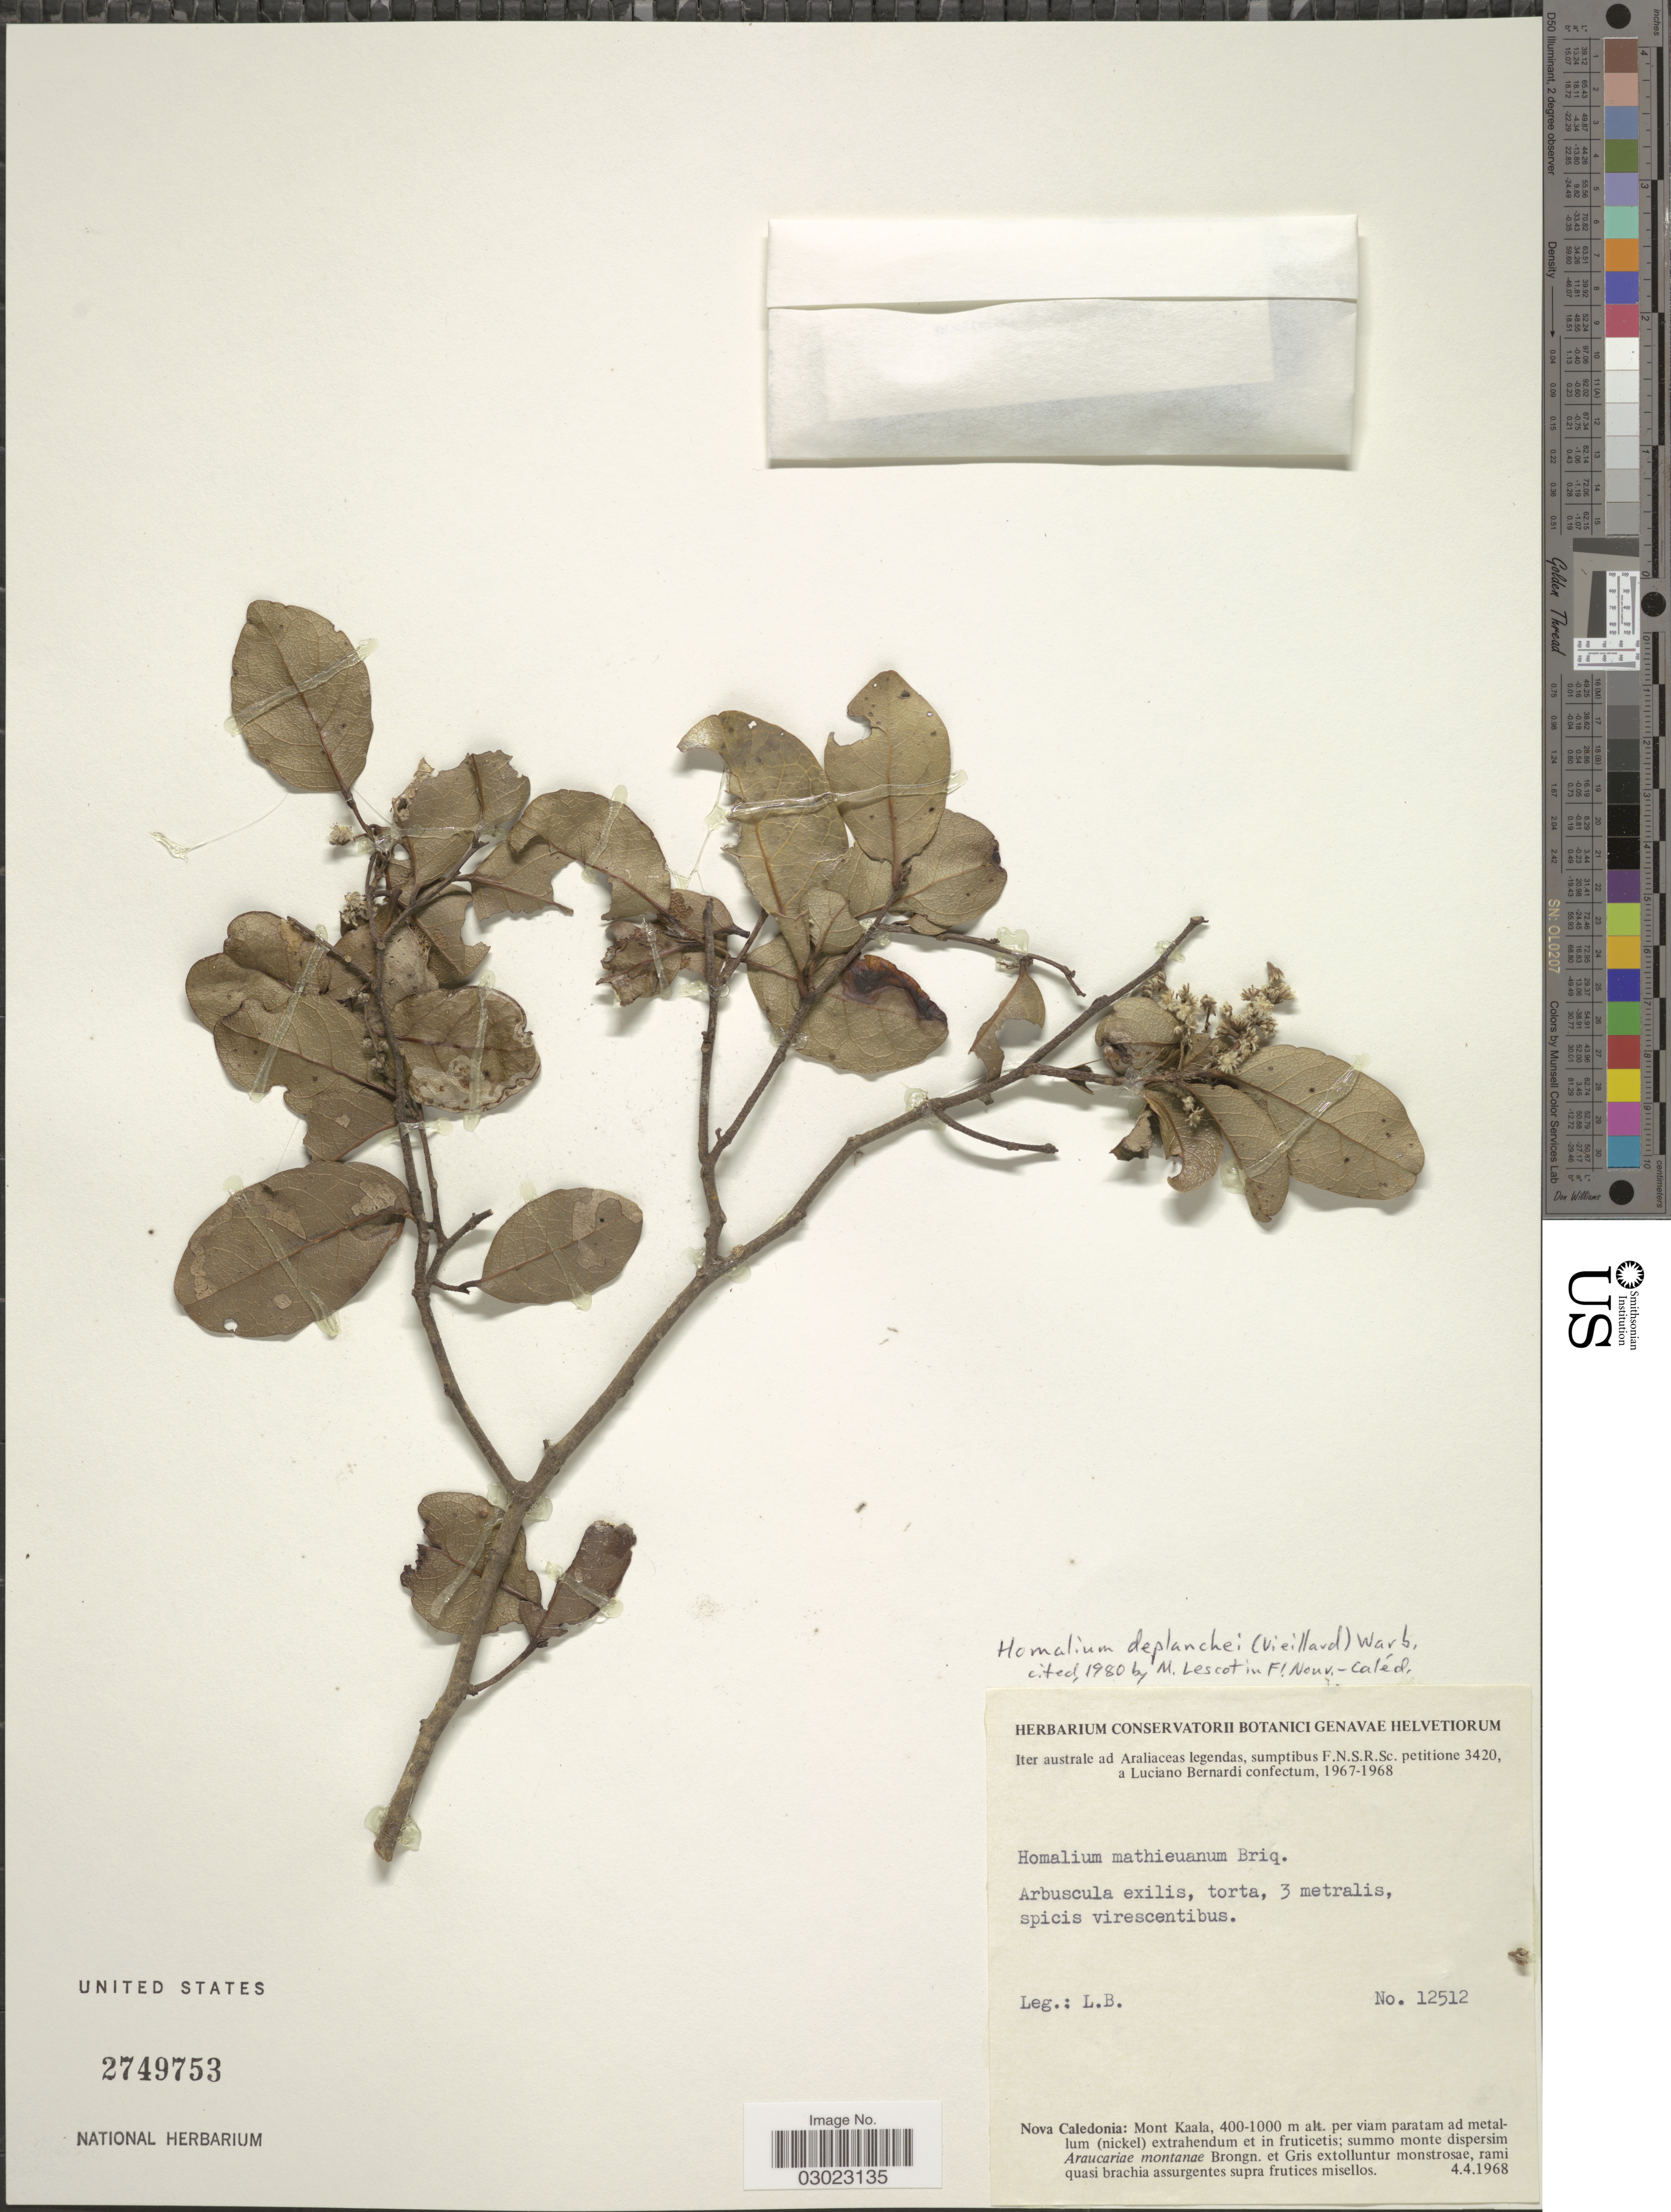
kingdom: Plantae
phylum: Tracheophyta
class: Magnoliopsida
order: Malpighiales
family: Salicaceae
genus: Homalium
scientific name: Homalium deplanchei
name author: Warb.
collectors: L. Bernardi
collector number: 12512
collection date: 1968-04-04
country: New Caledonia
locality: Iter australe ad Araliaceas legendas [unsure placement] Nova Caledonia: Mont Kaala.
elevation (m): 400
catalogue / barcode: US 2749753